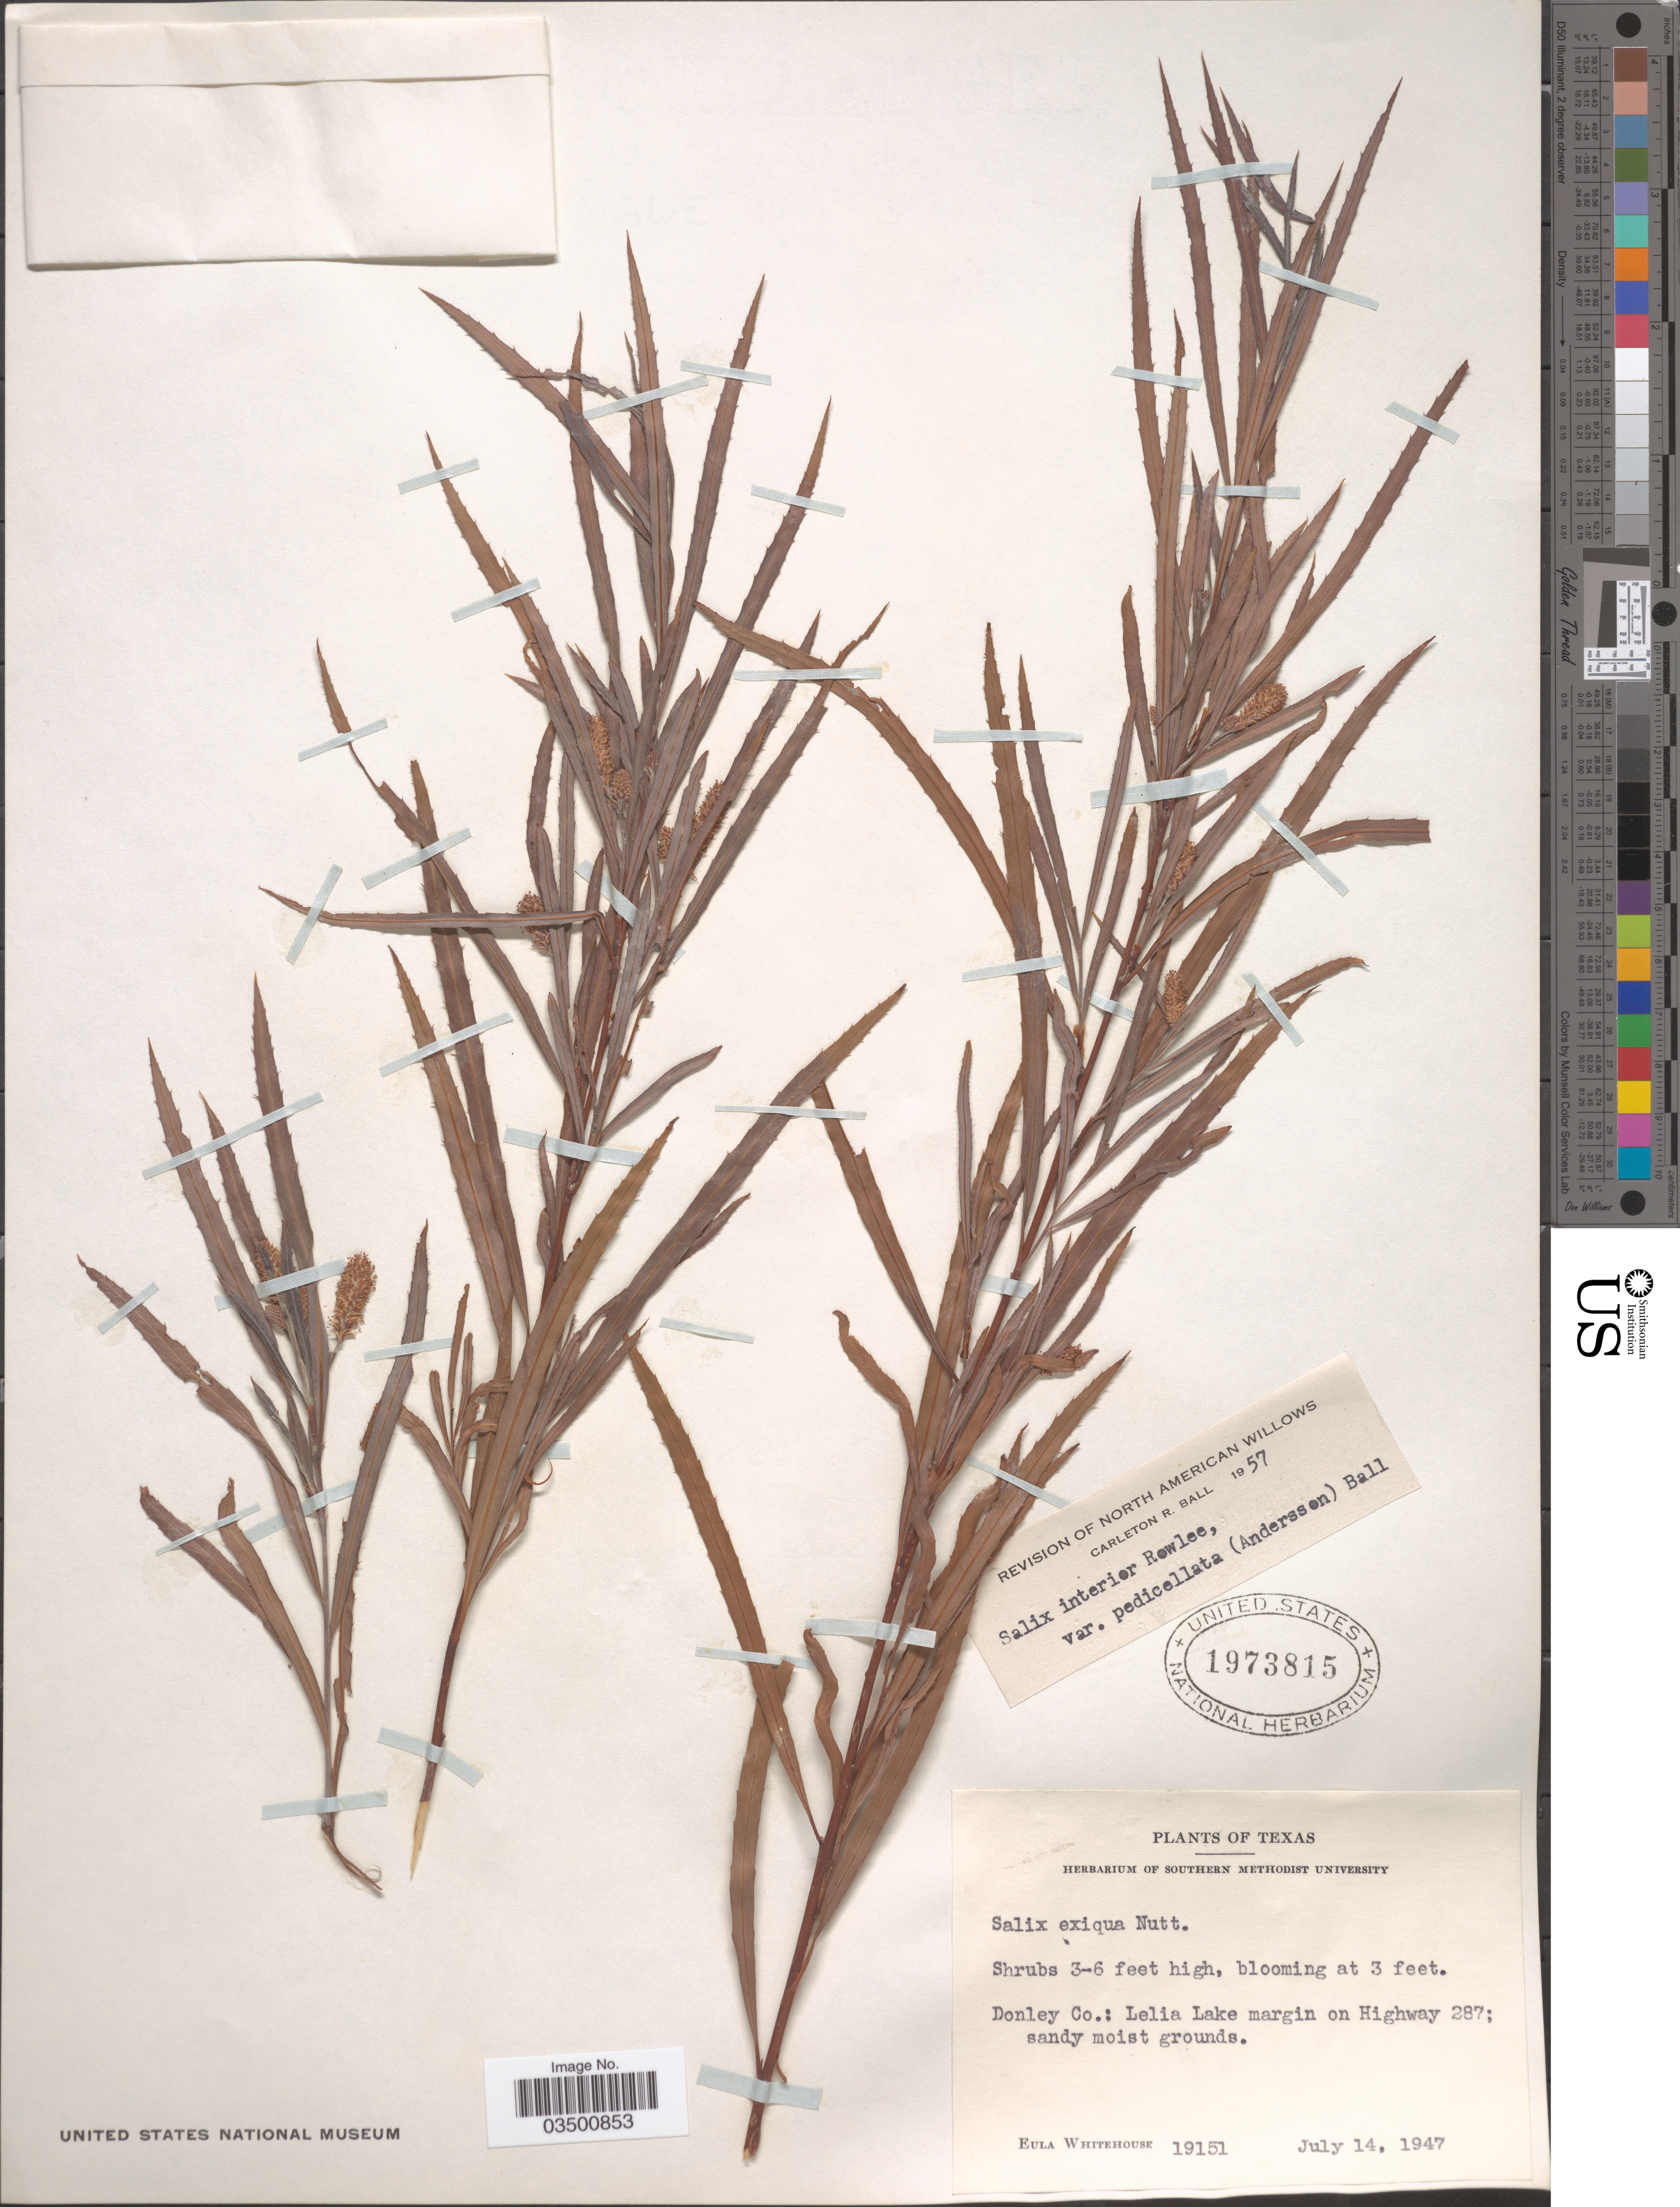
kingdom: Plantae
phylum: Tracheophyta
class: Magnoliopsida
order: Malpighiales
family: Salicaceae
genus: Salix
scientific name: Salix interior var. pedicellata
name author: (Andersson) C.R. Ball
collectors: E. Whitehouse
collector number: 19151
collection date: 1947-07-14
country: United States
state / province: Texas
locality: Donley Co.: Lelia Lake margin on Highway 287.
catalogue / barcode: US 1973815